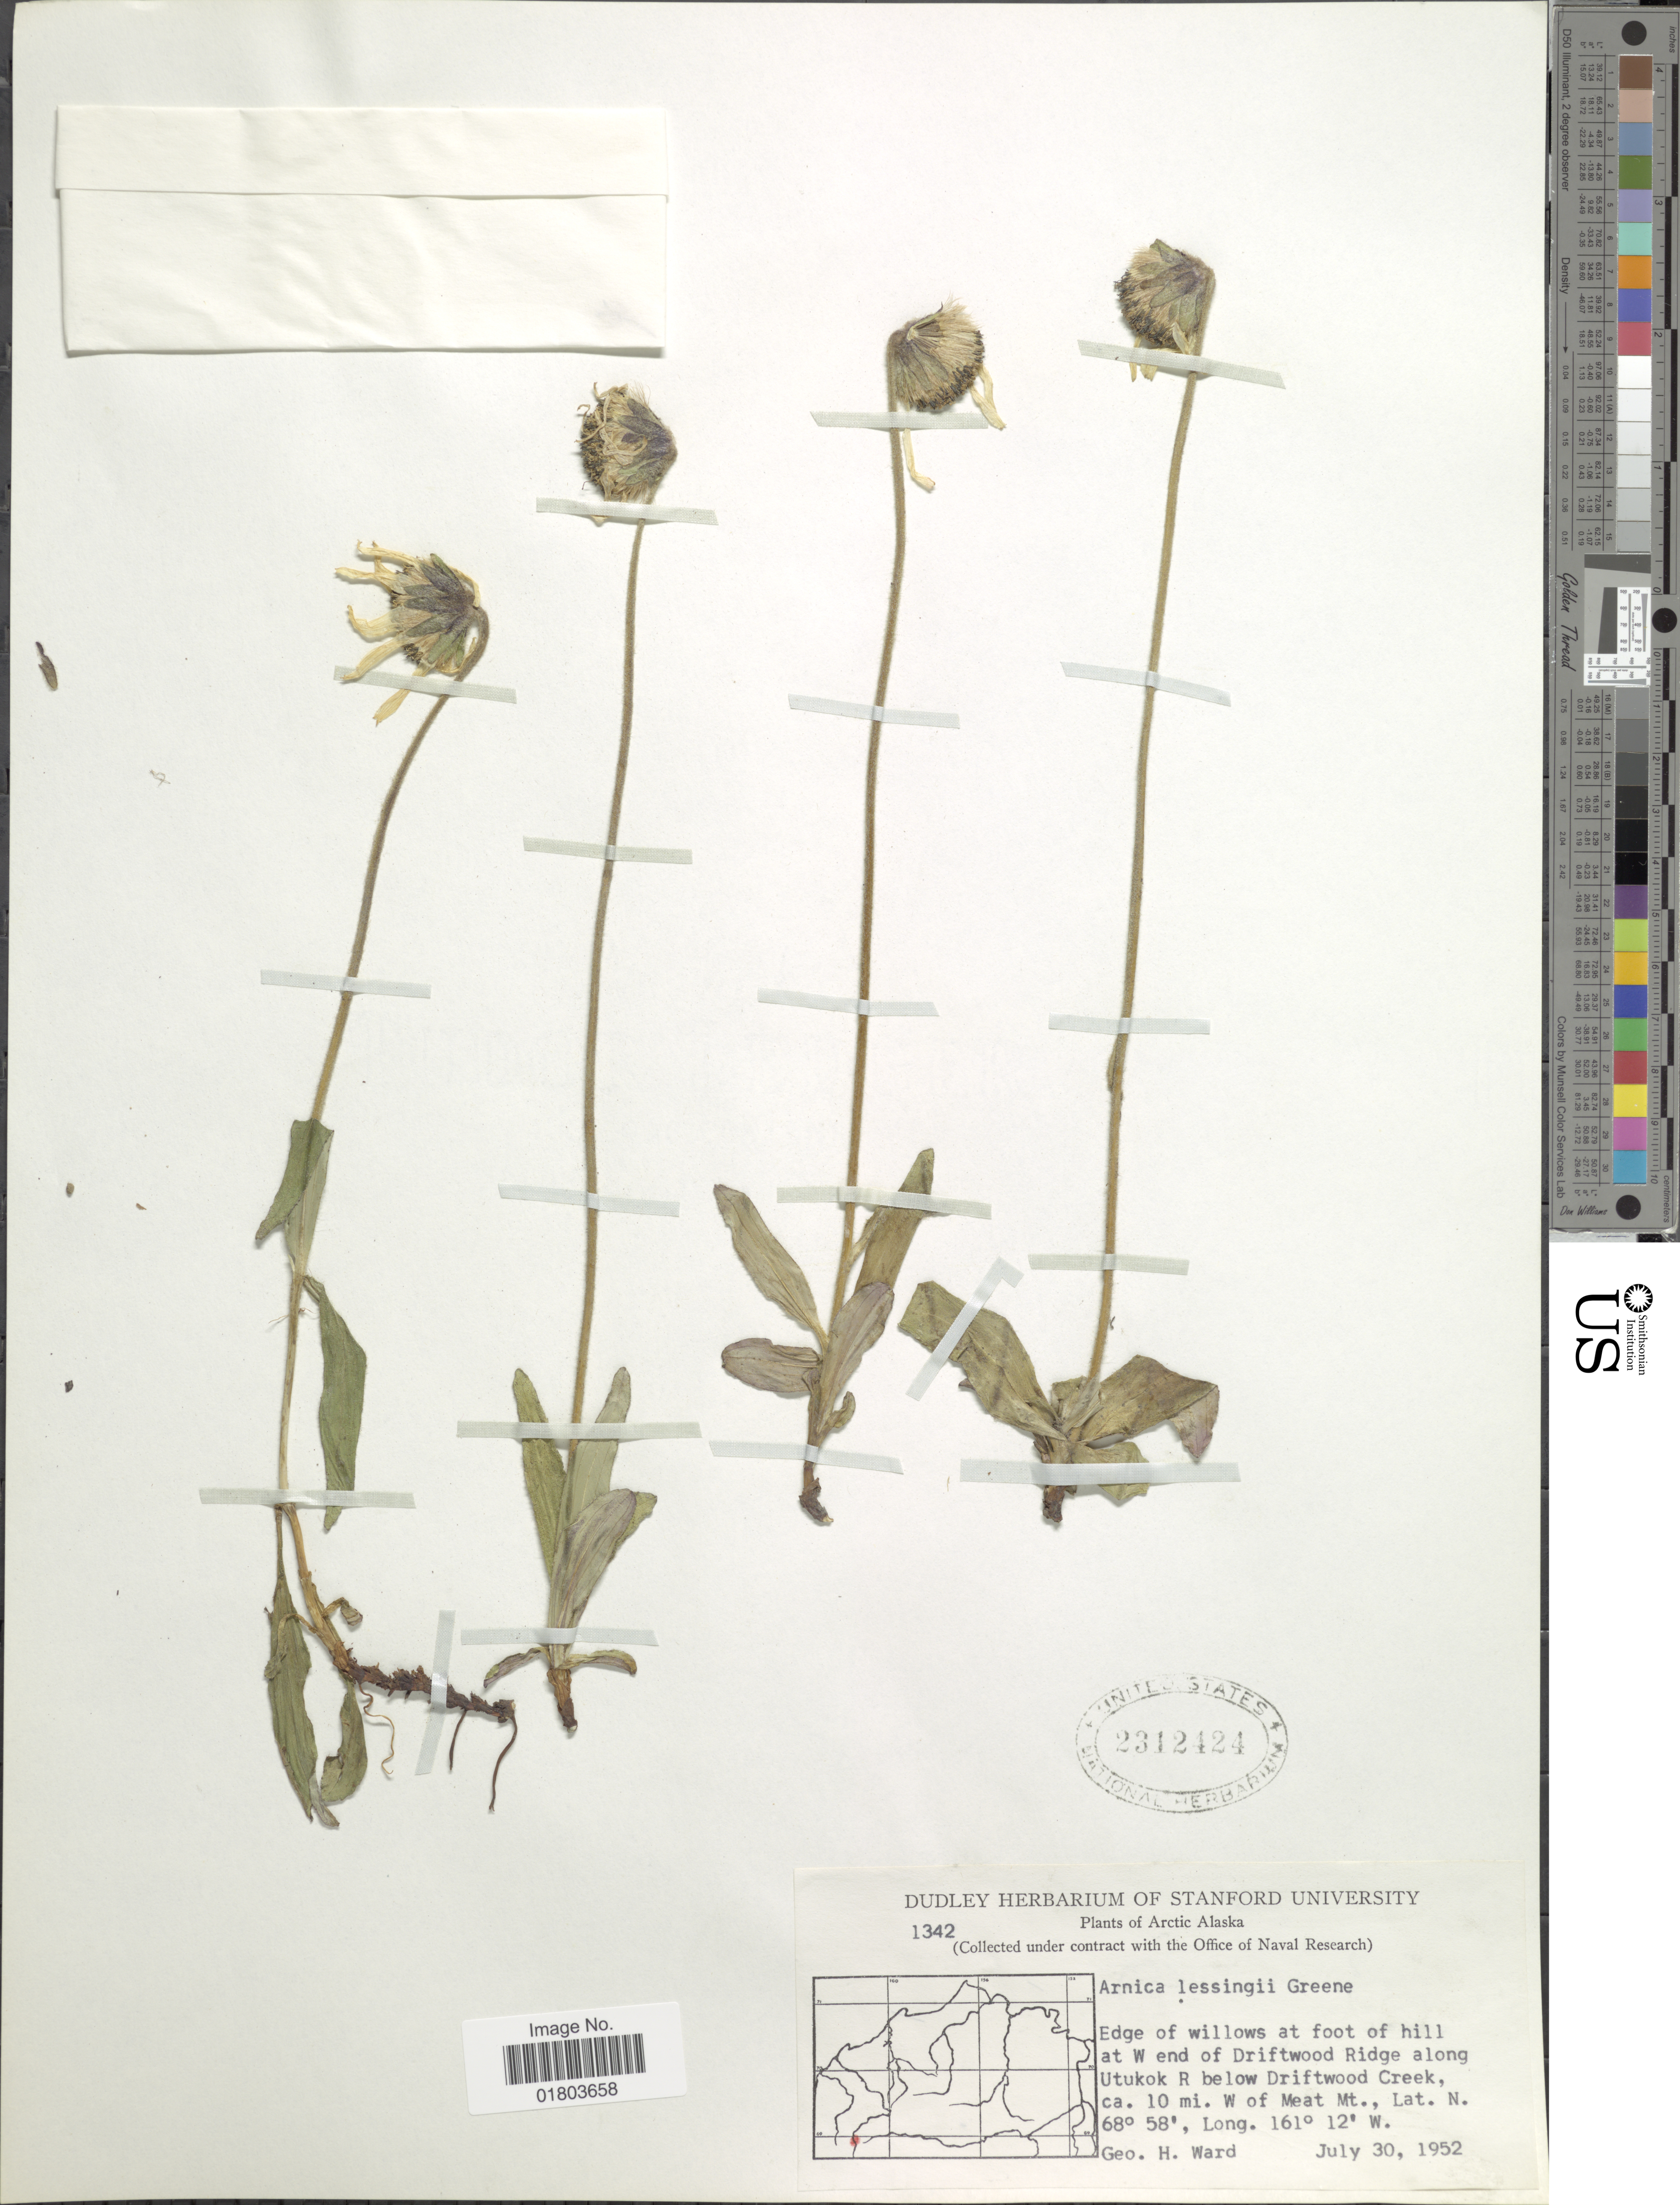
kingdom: Plantae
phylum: Tracheophyta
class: Magnoliopsida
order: Asterales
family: Asteraceae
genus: Arnica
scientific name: Arnica lessingii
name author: (Torr. & A. Gray) Greene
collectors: G. H. Ward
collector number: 1342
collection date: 1952-07-30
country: United States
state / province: Alaska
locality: Arctic Alaska, Edge of willows at foot of hill at W end of Driftwood Ridge along Utukok R below Driftwood Creek, ca. 10 mi W of Meat Mt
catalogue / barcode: US 2312424